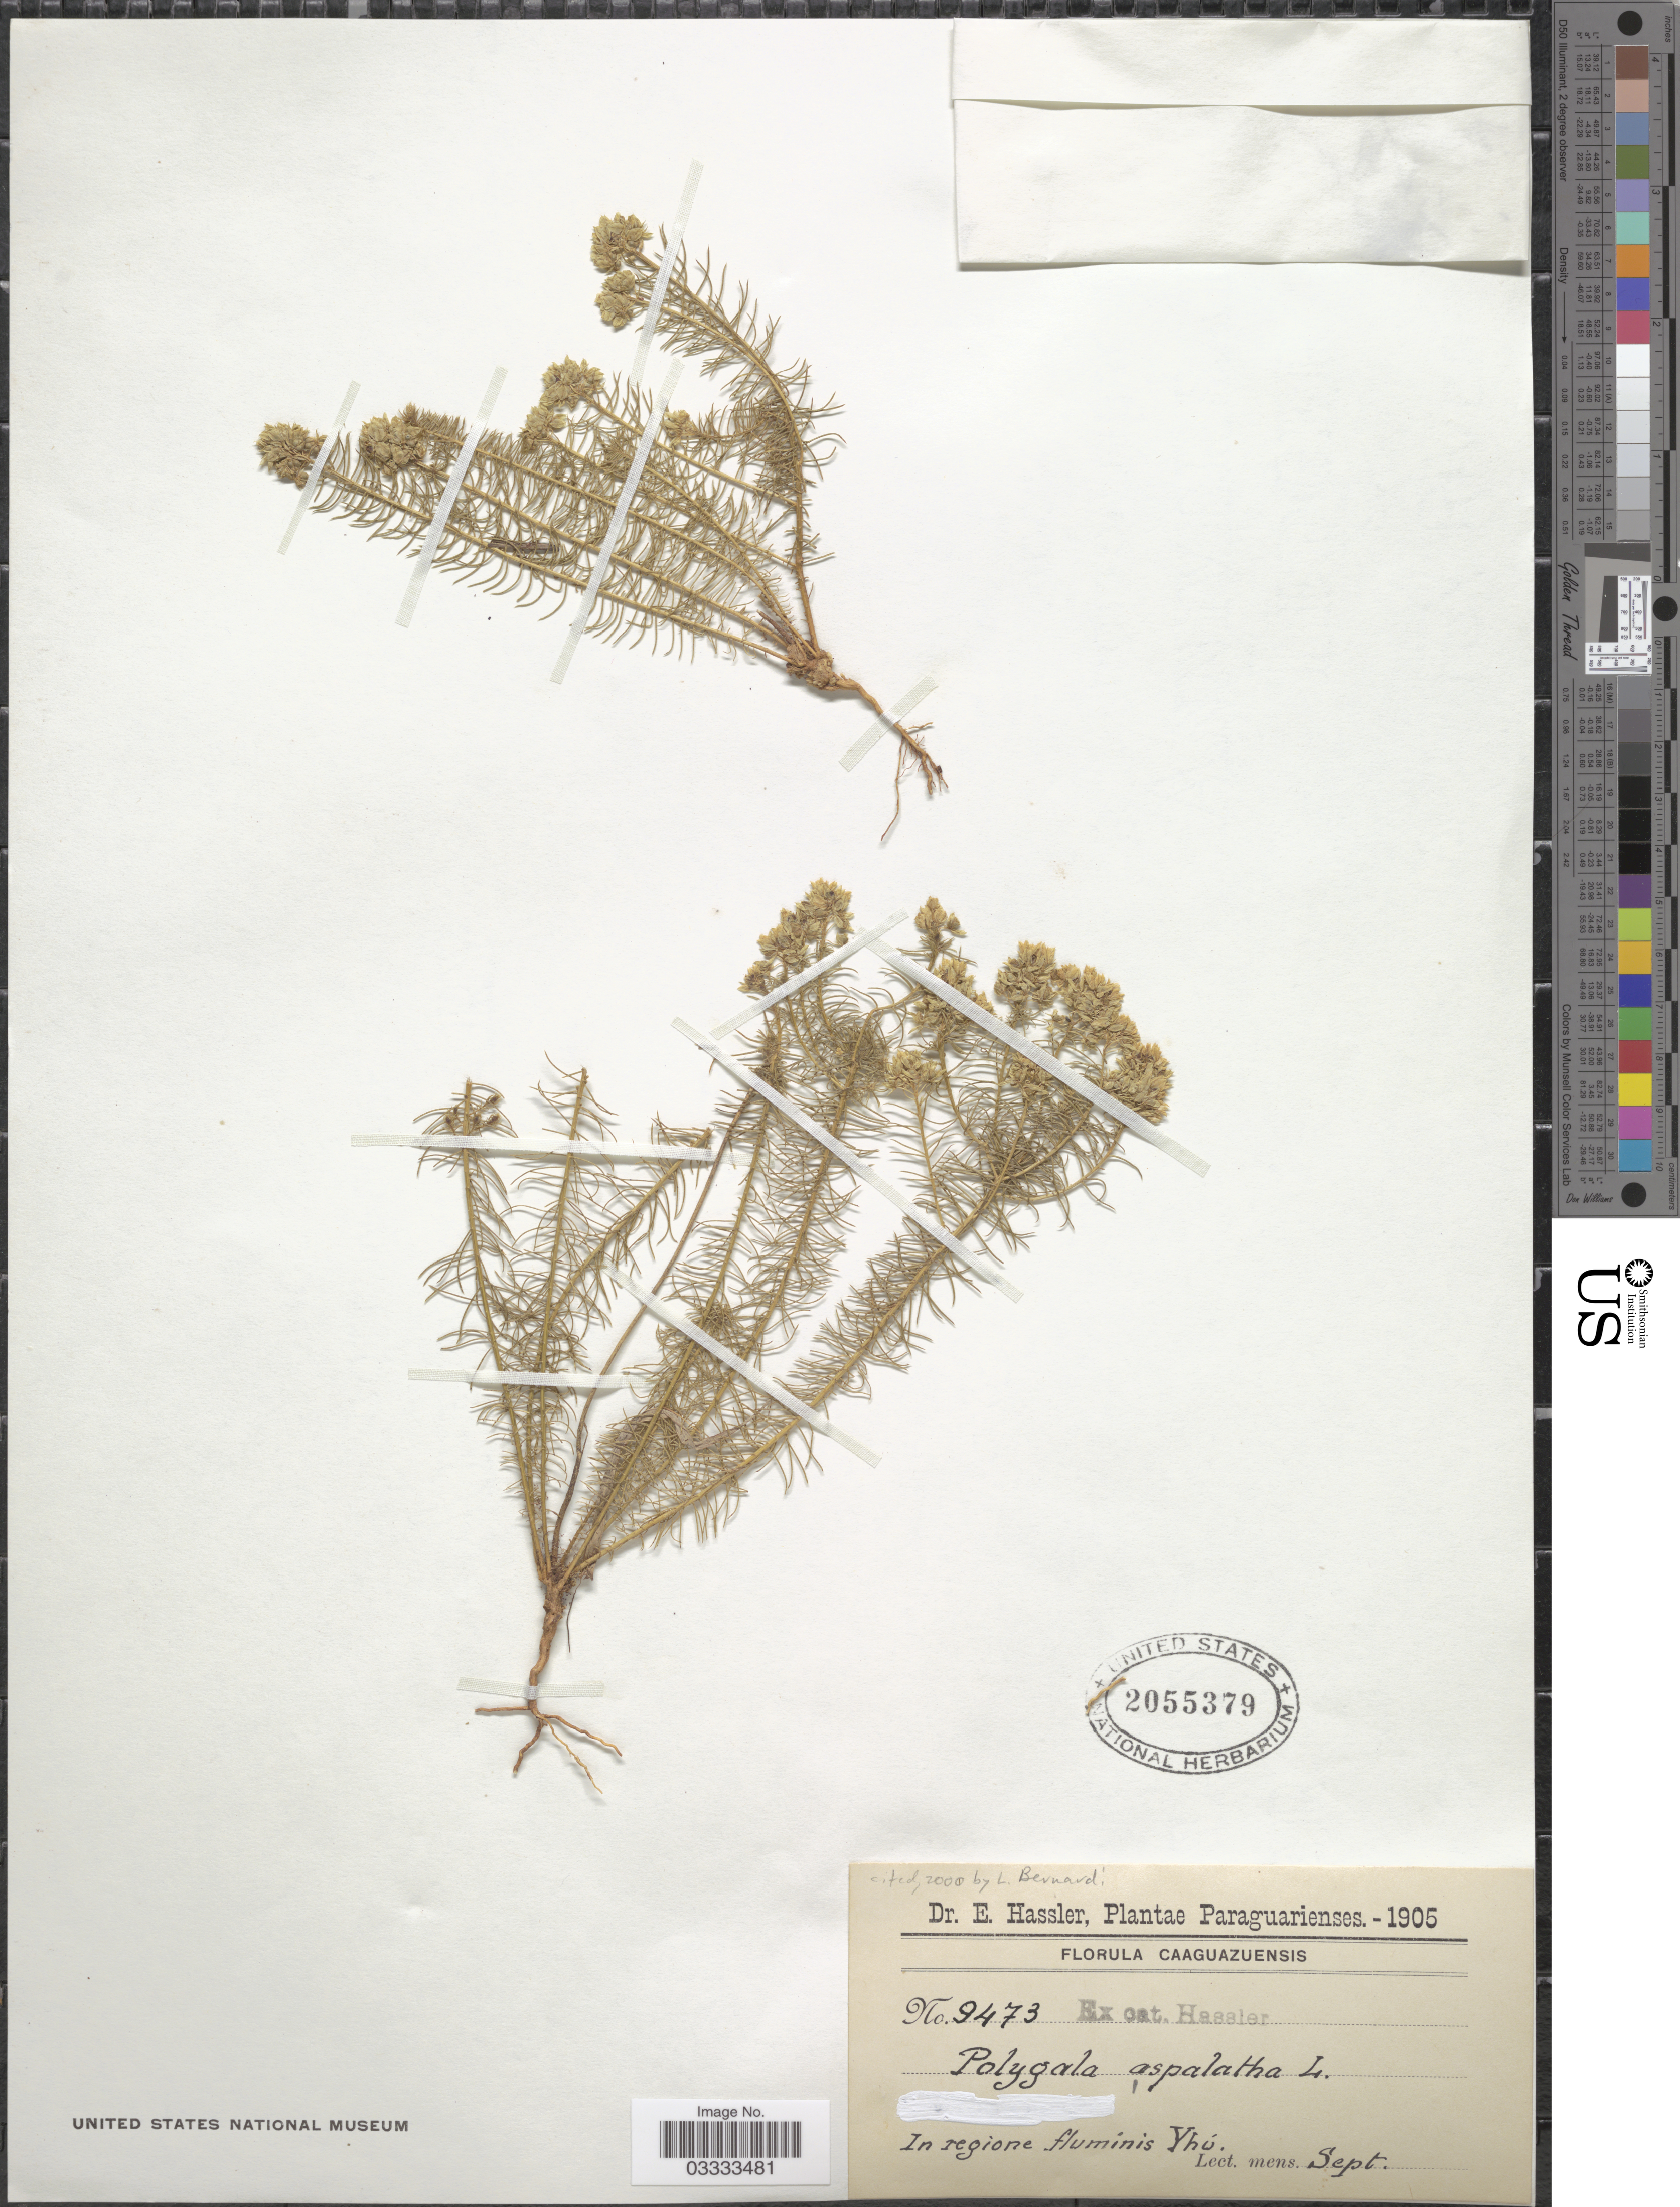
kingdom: Plantae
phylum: Tracheophyta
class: Magnoliopsida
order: Fabales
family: Polygalaceae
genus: Polygala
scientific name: Polygala aspalata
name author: L.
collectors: E. Hassler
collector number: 9473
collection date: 1905-09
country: Paraguay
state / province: Caaguazu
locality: Caaguazuensis. In regione flumínis Yhu.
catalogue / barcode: US 2055379